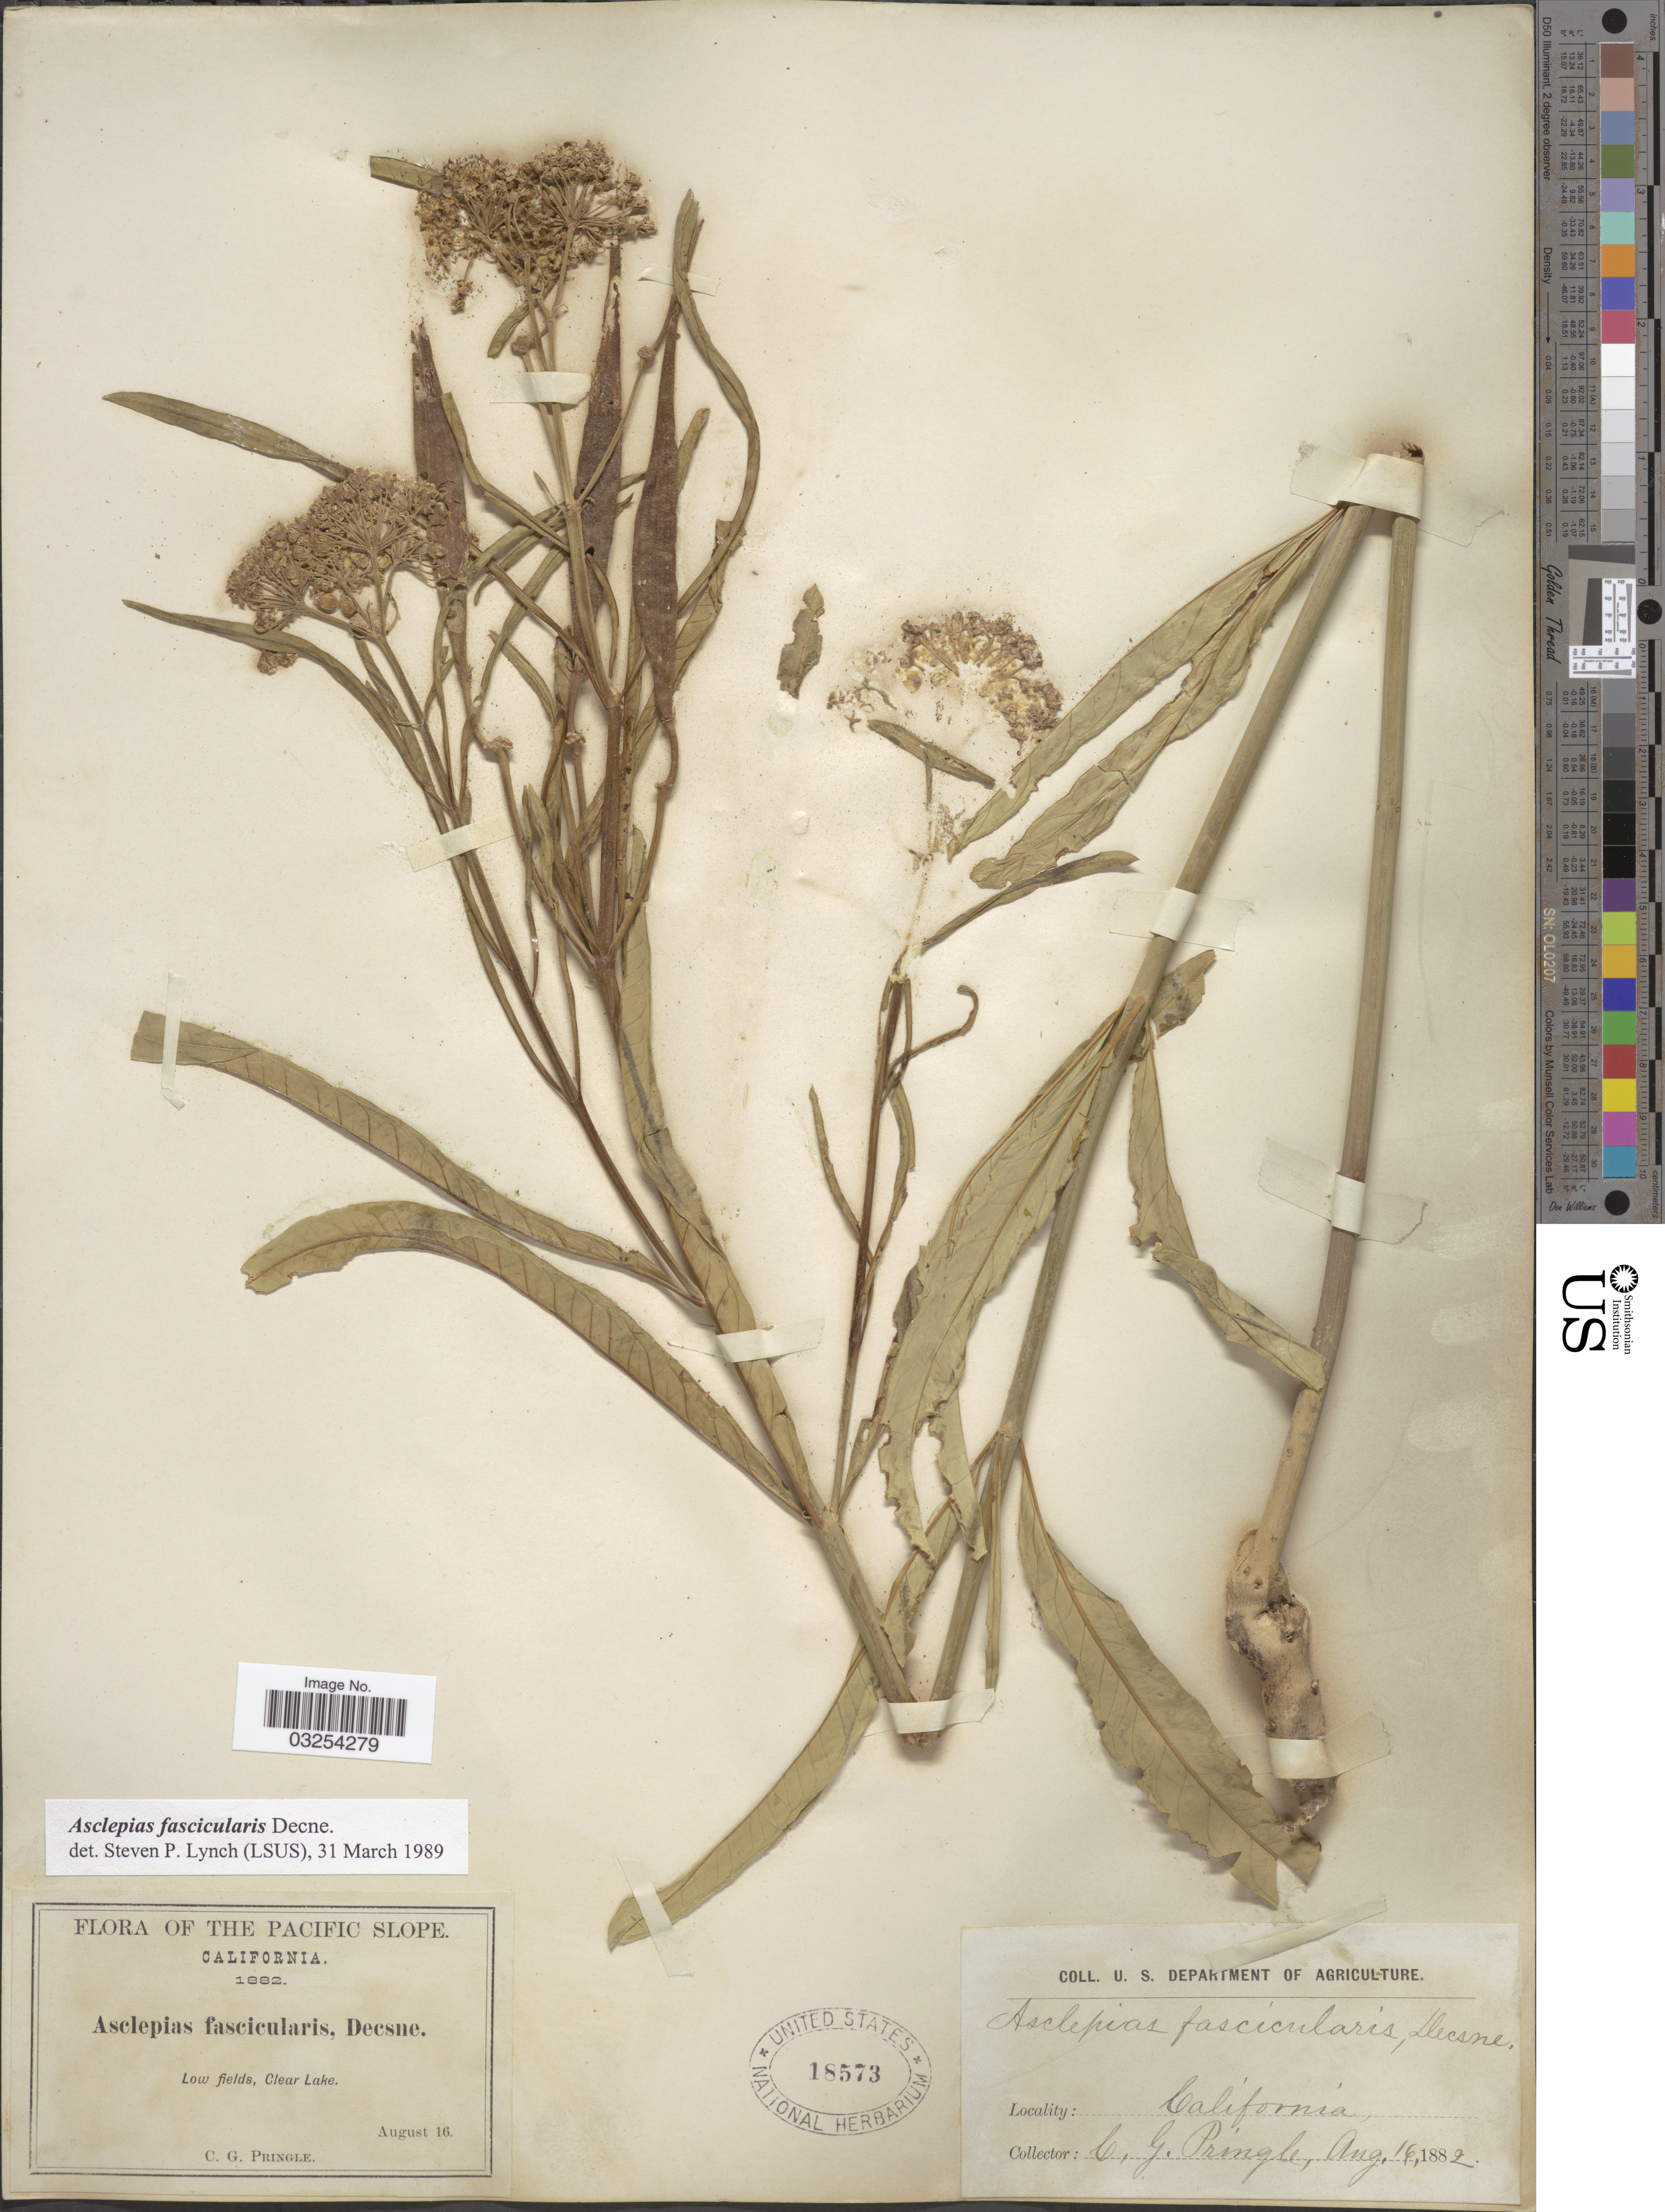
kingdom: Plantae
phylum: Tracheophyta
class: Magnoliopsida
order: Gentianales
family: Apocynaceae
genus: Asclepias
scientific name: Asclepias fascicularis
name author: Decne.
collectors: C. G. Pringle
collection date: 1882-08-16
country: United States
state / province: California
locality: Pacific Slope. Low fields, Clear Lake.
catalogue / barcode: US 18573